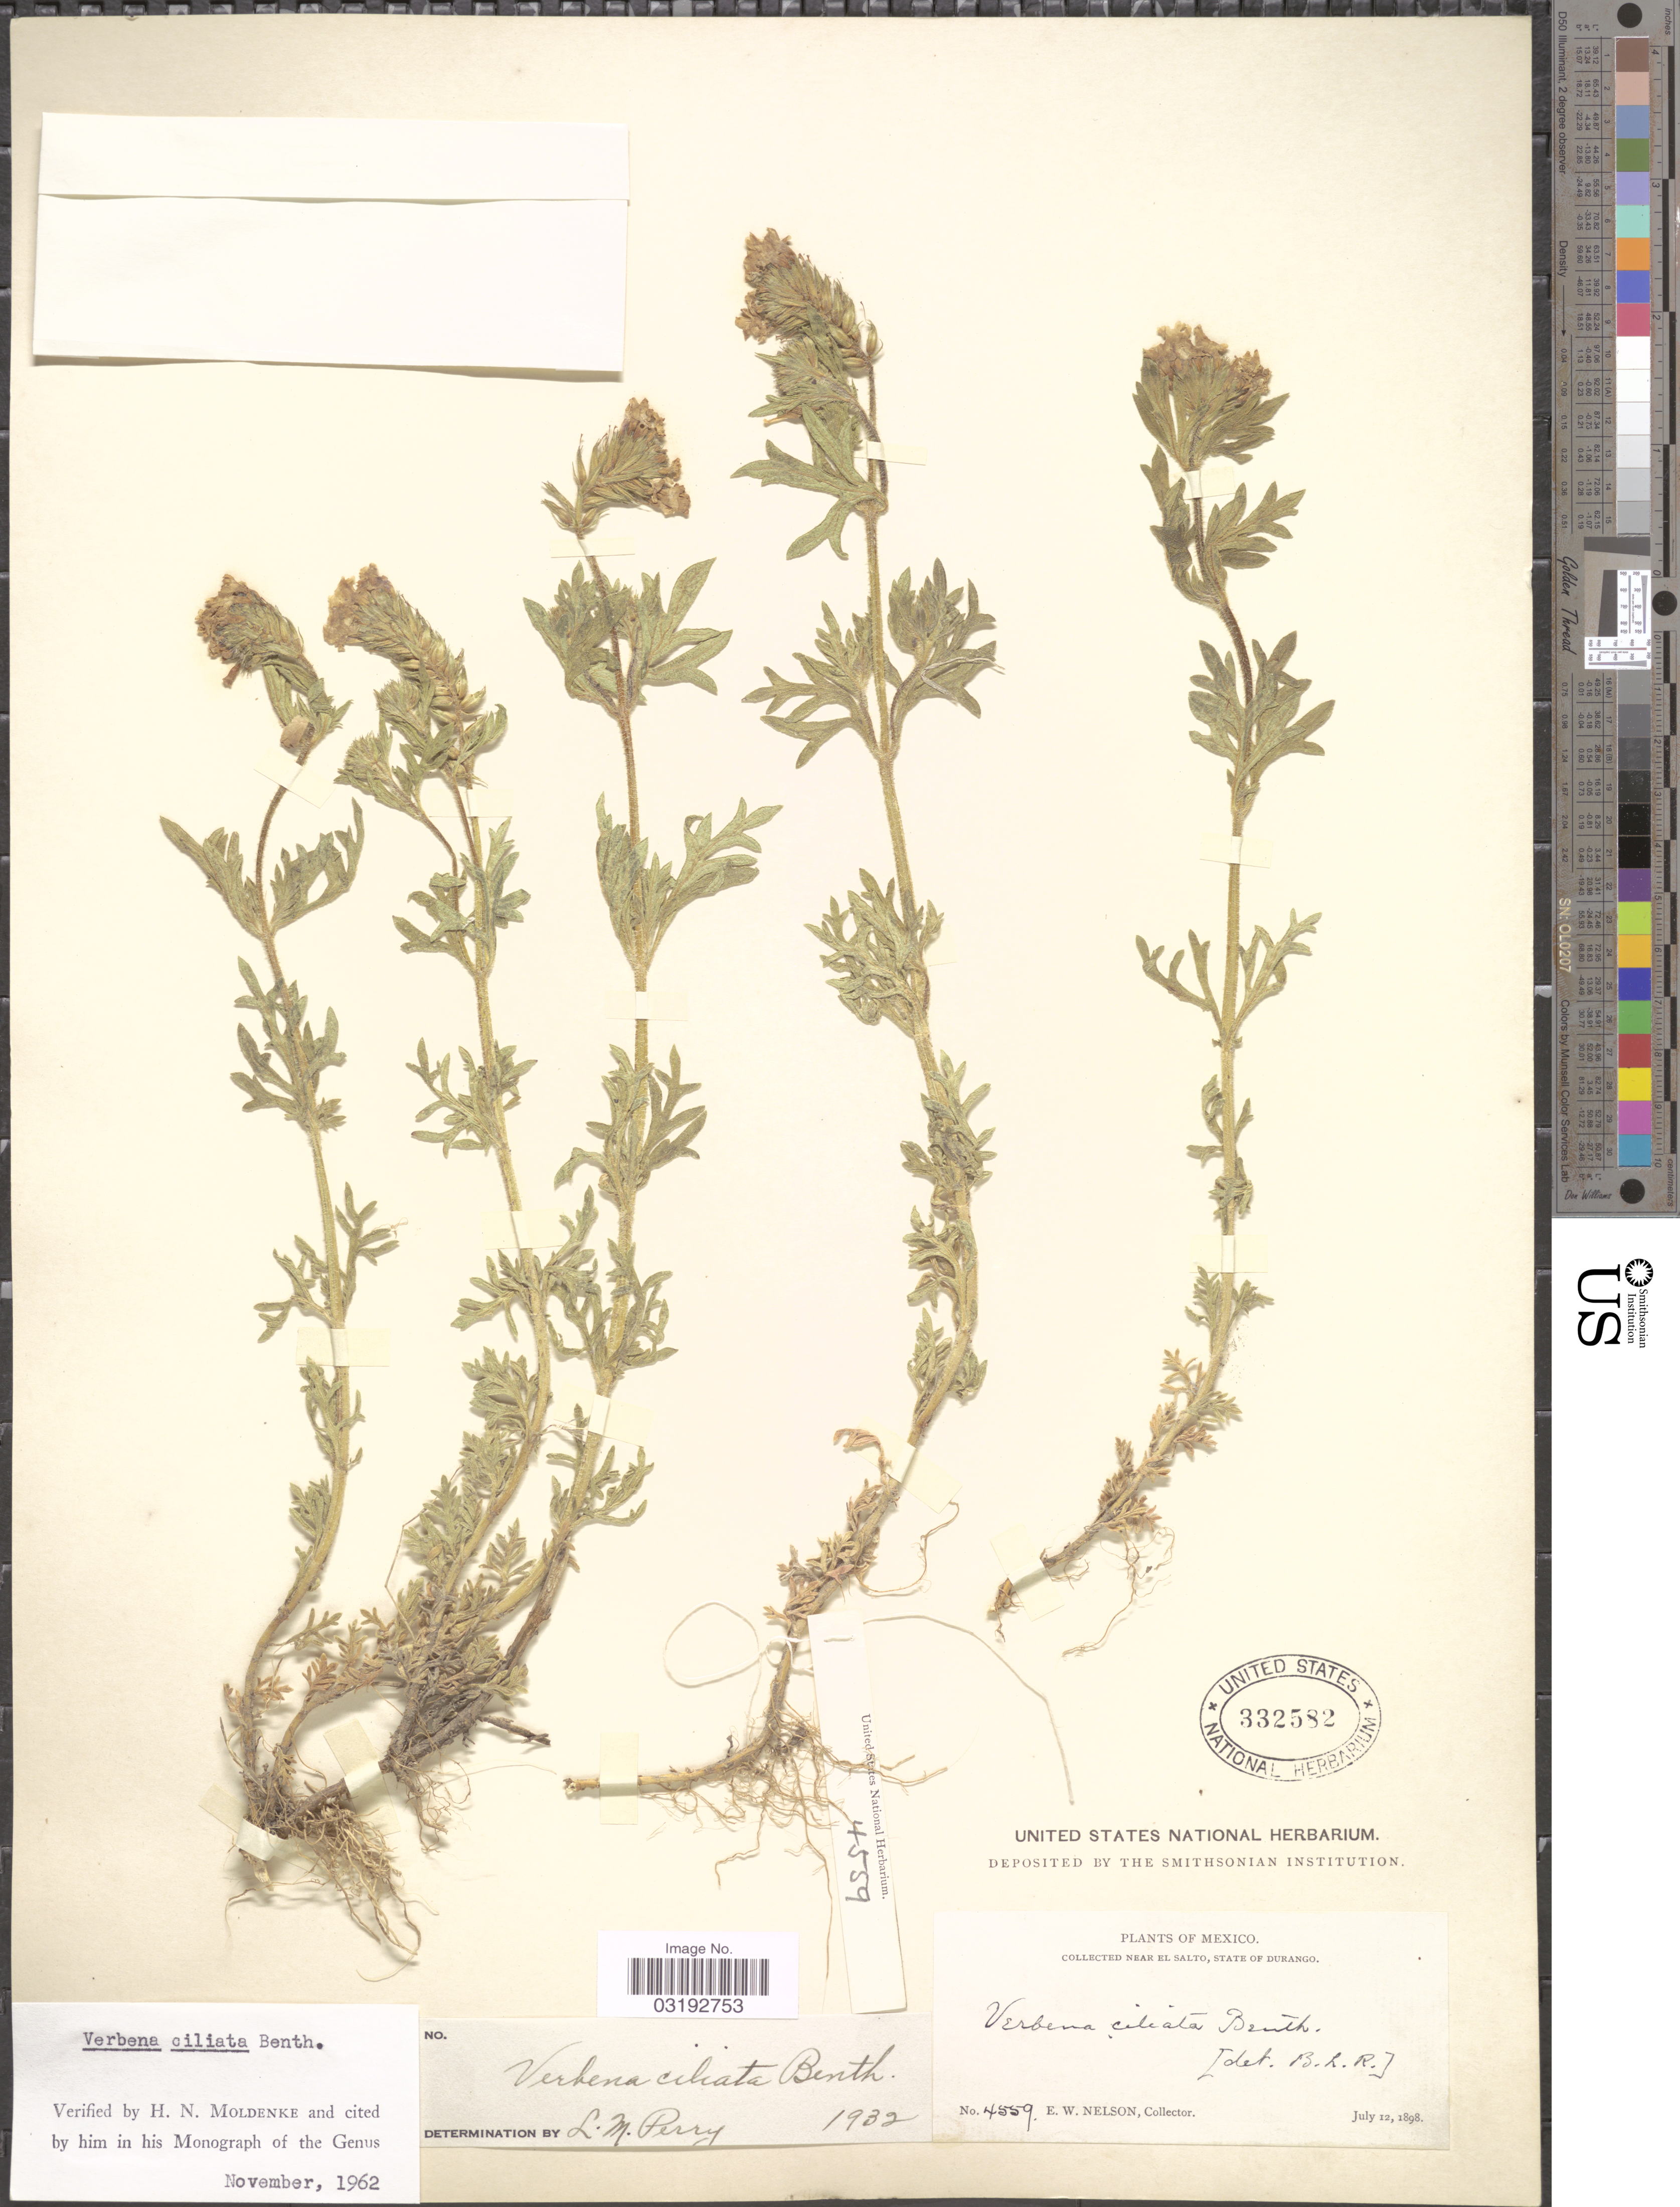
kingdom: Plantae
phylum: Tracheophyta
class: Magnoliopsida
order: Lamiales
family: Verbenaceae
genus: Verbena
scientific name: Verbena ciliata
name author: Benth.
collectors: E. W. Nelson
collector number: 4559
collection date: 1898-07-12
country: Mexico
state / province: Durango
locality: Near El Salto.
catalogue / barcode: US 332582